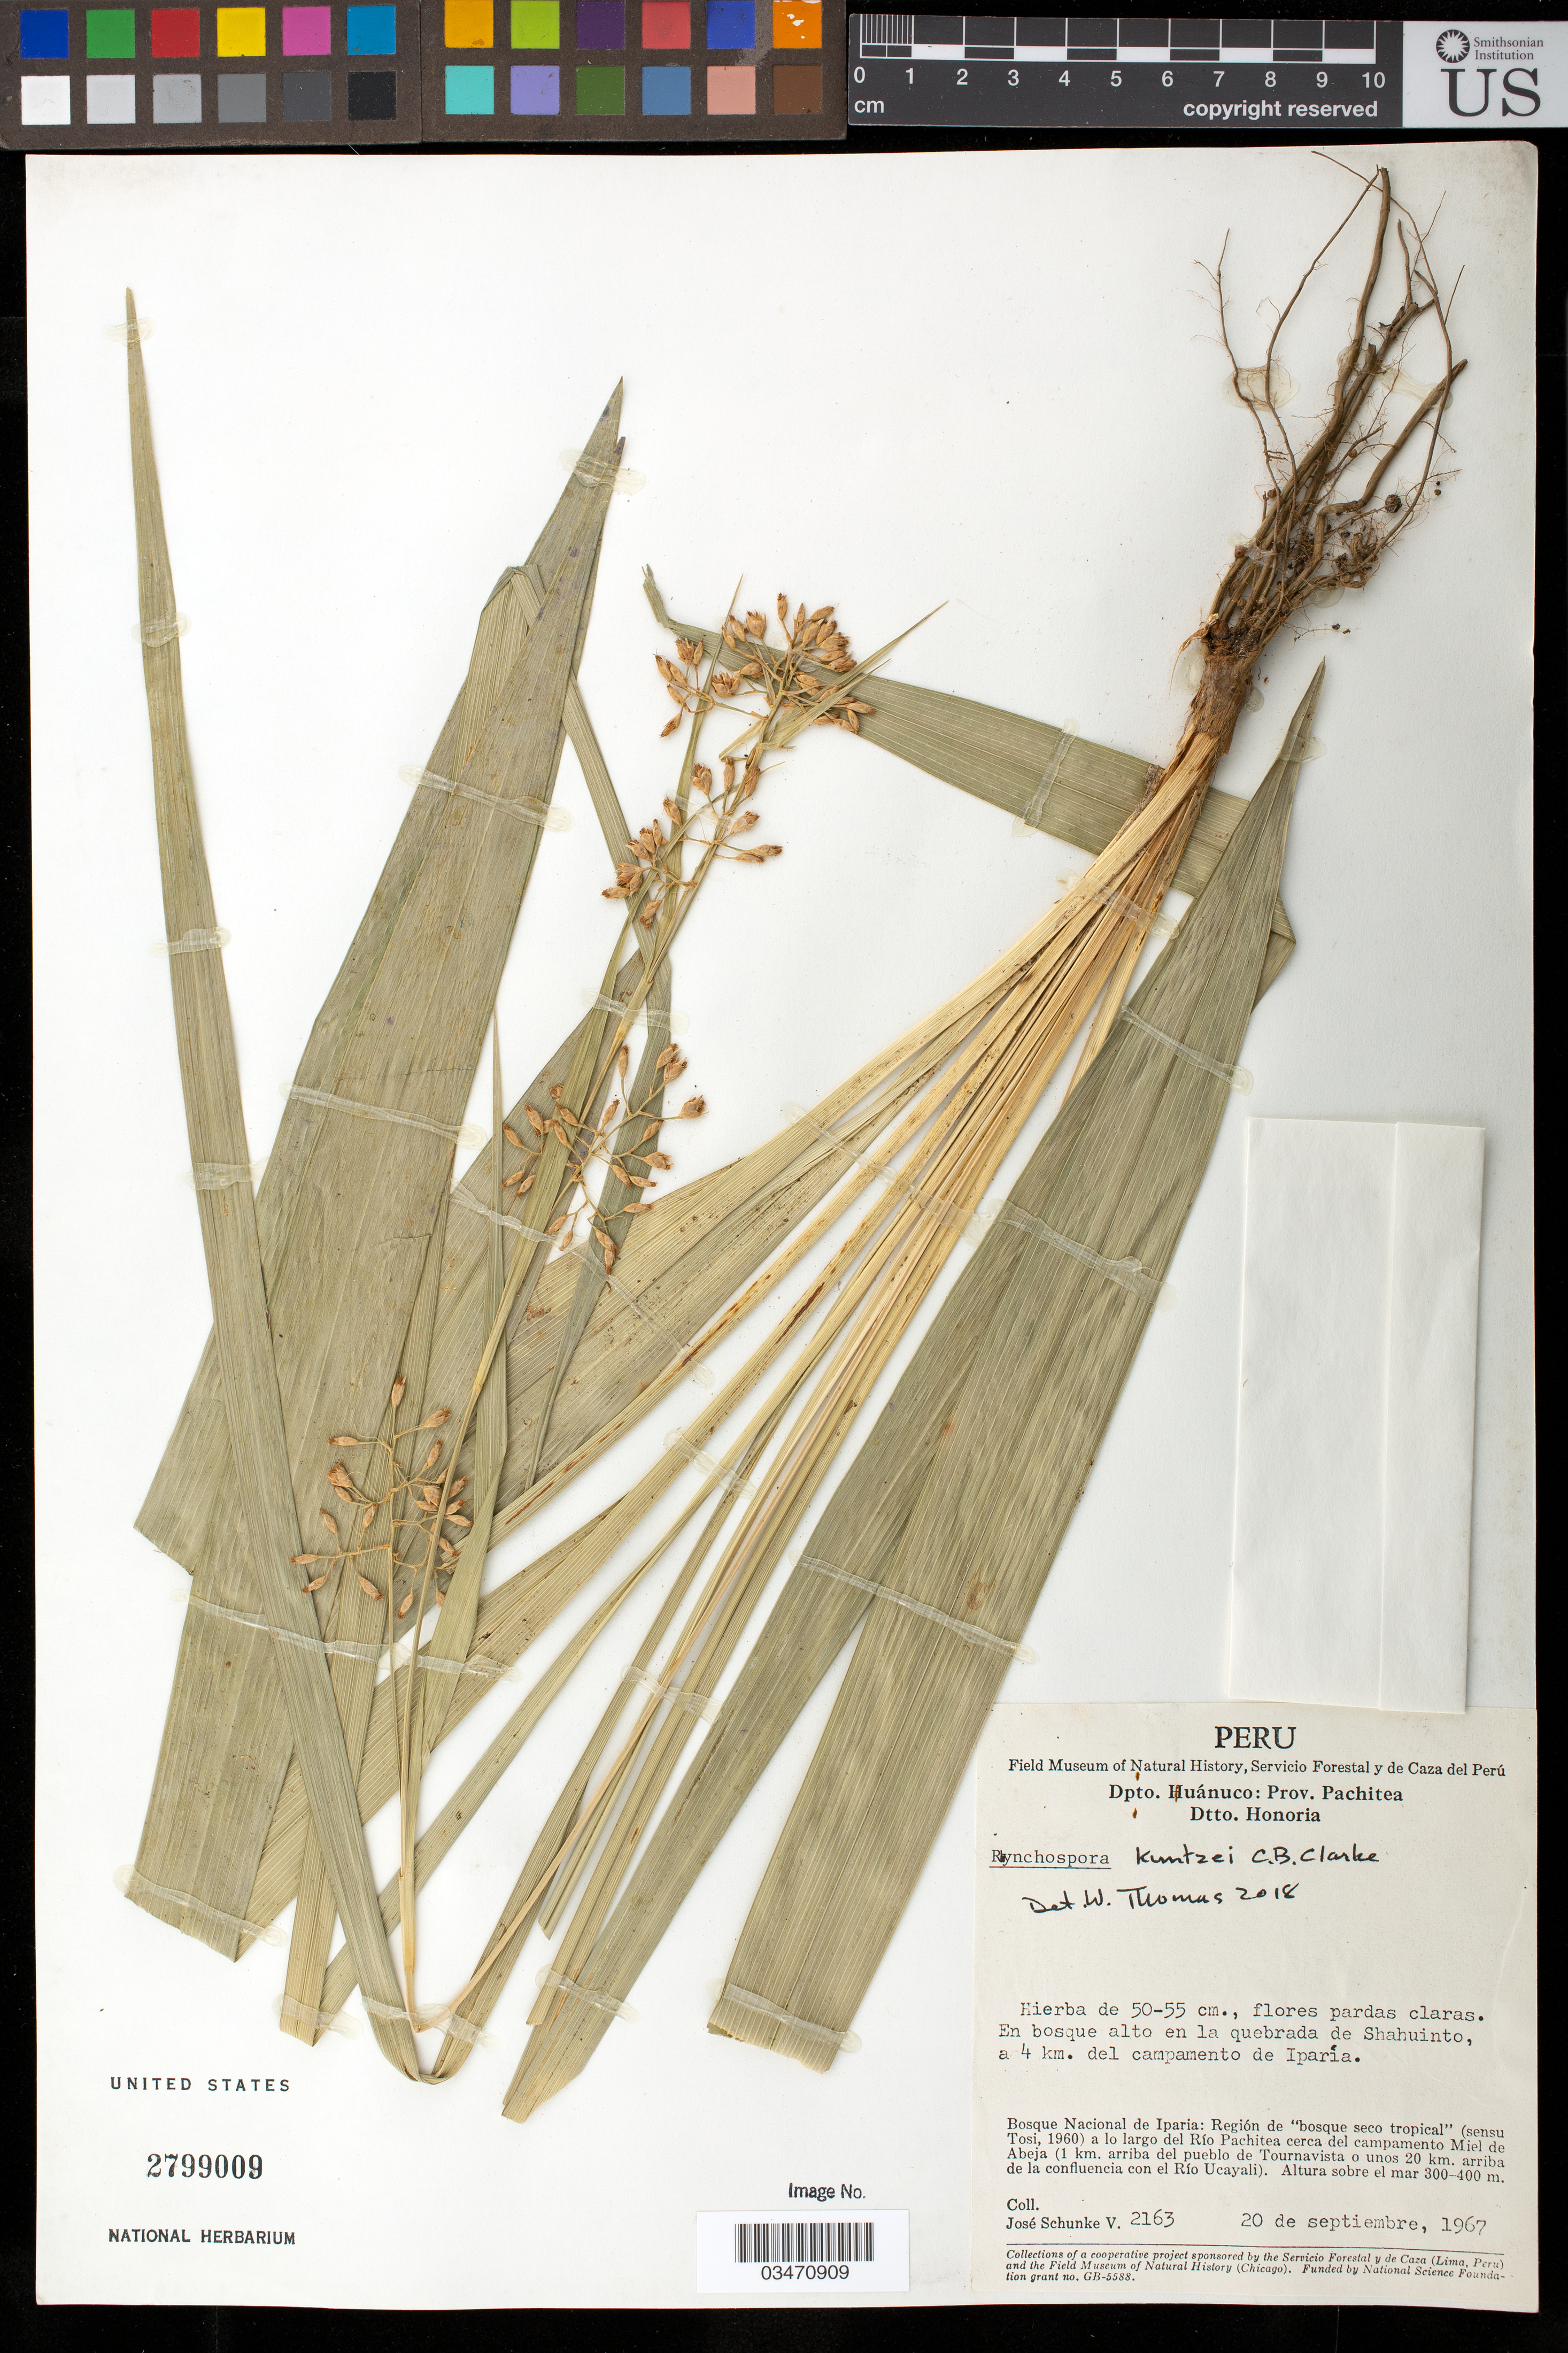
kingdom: Plantae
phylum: Tracheophyta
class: Liliopsida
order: Poales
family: Cyperaceae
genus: Rhynchospora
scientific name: Rhynchospora kuntzei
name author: C.B. Clarke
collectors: J. M. Schunke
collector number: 2163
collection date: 1967-09-20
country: Peru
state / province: Huánuco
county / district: Pachitea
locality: Dtto. Honoria: Bosque Nacional de Iparia, along Río Pachitea about Miel de Abeja camp ( 1 km arriba del pueblo de Tournavista o unos 20 km arriba de la confluencia con el Rio Ucayali)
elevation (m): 300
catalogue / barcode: US 2799009